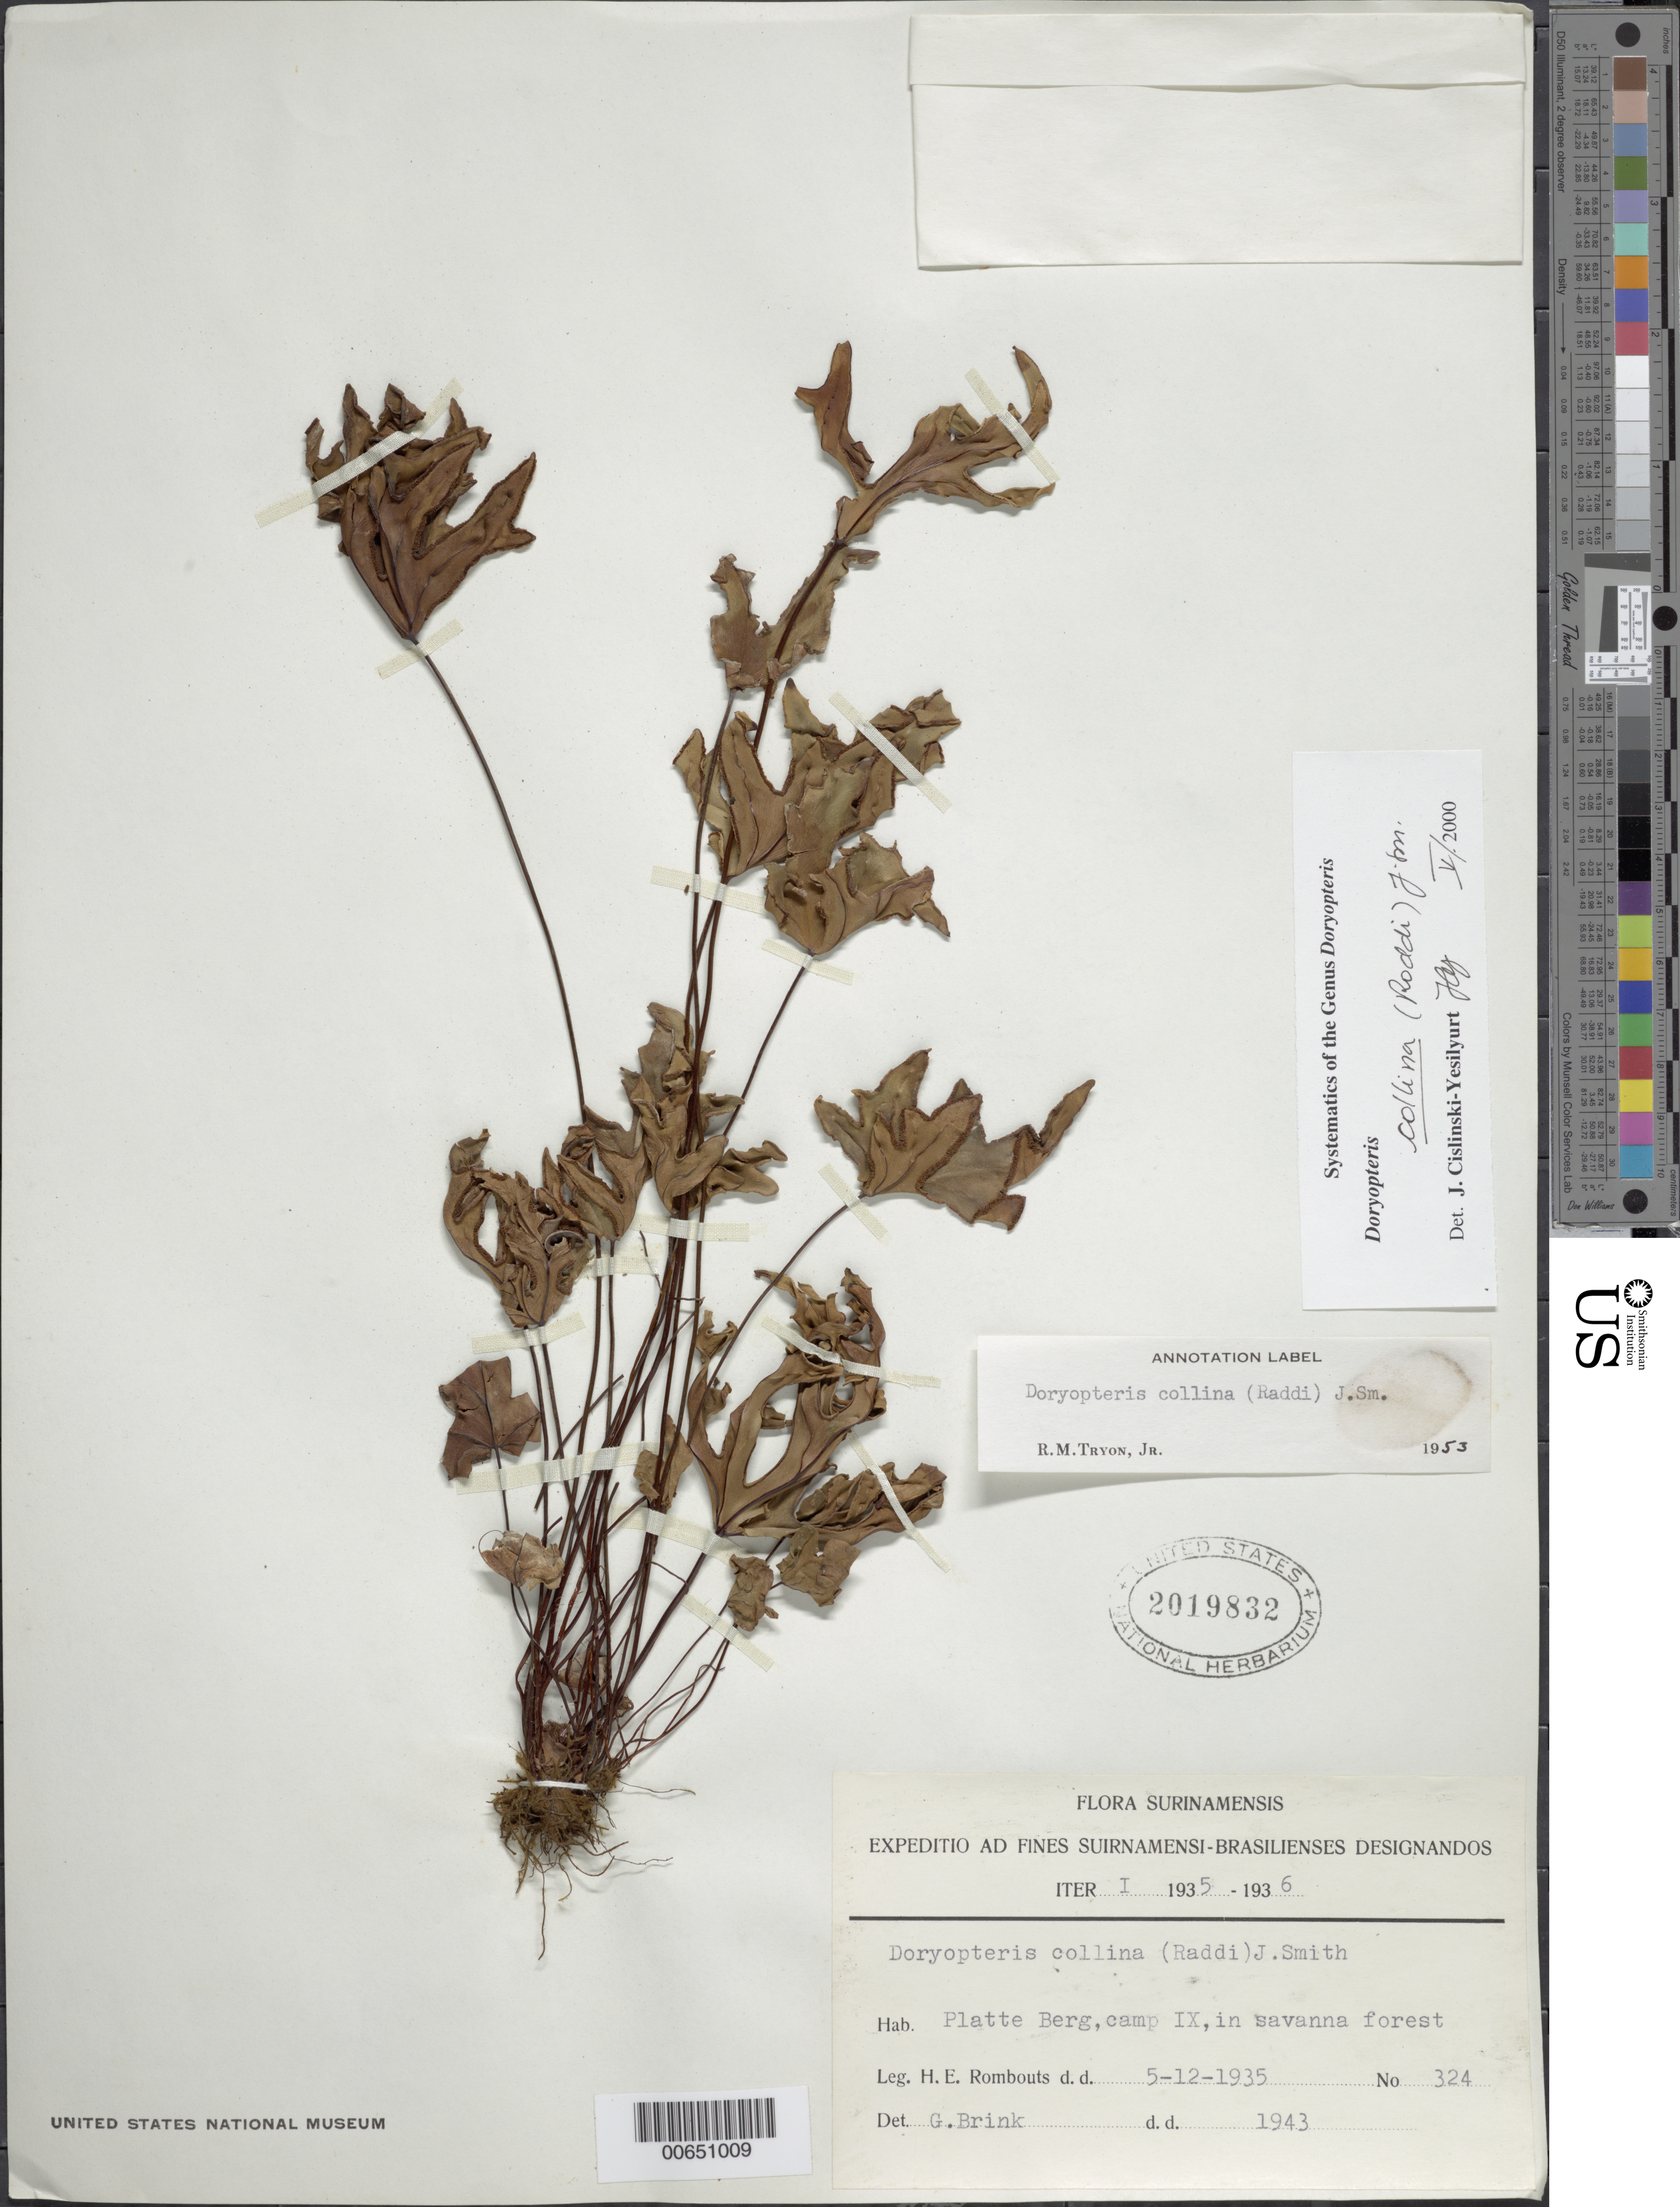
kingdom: Plantae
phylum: Tracheophyta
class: Polypodiopsida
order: Polypodiales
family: Pteridaceae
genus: Doryopteris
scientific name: Doryopteris collina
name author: (Raddi) J. Sm.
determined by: Brink, G.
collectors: H. Rombouts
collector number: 324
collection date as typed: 5-Dec-35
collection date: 1935-12-05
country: Suriname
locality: Platte Berg, Sipaliwini R., camp IX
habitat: Savanna forest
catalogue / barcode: US 2019832